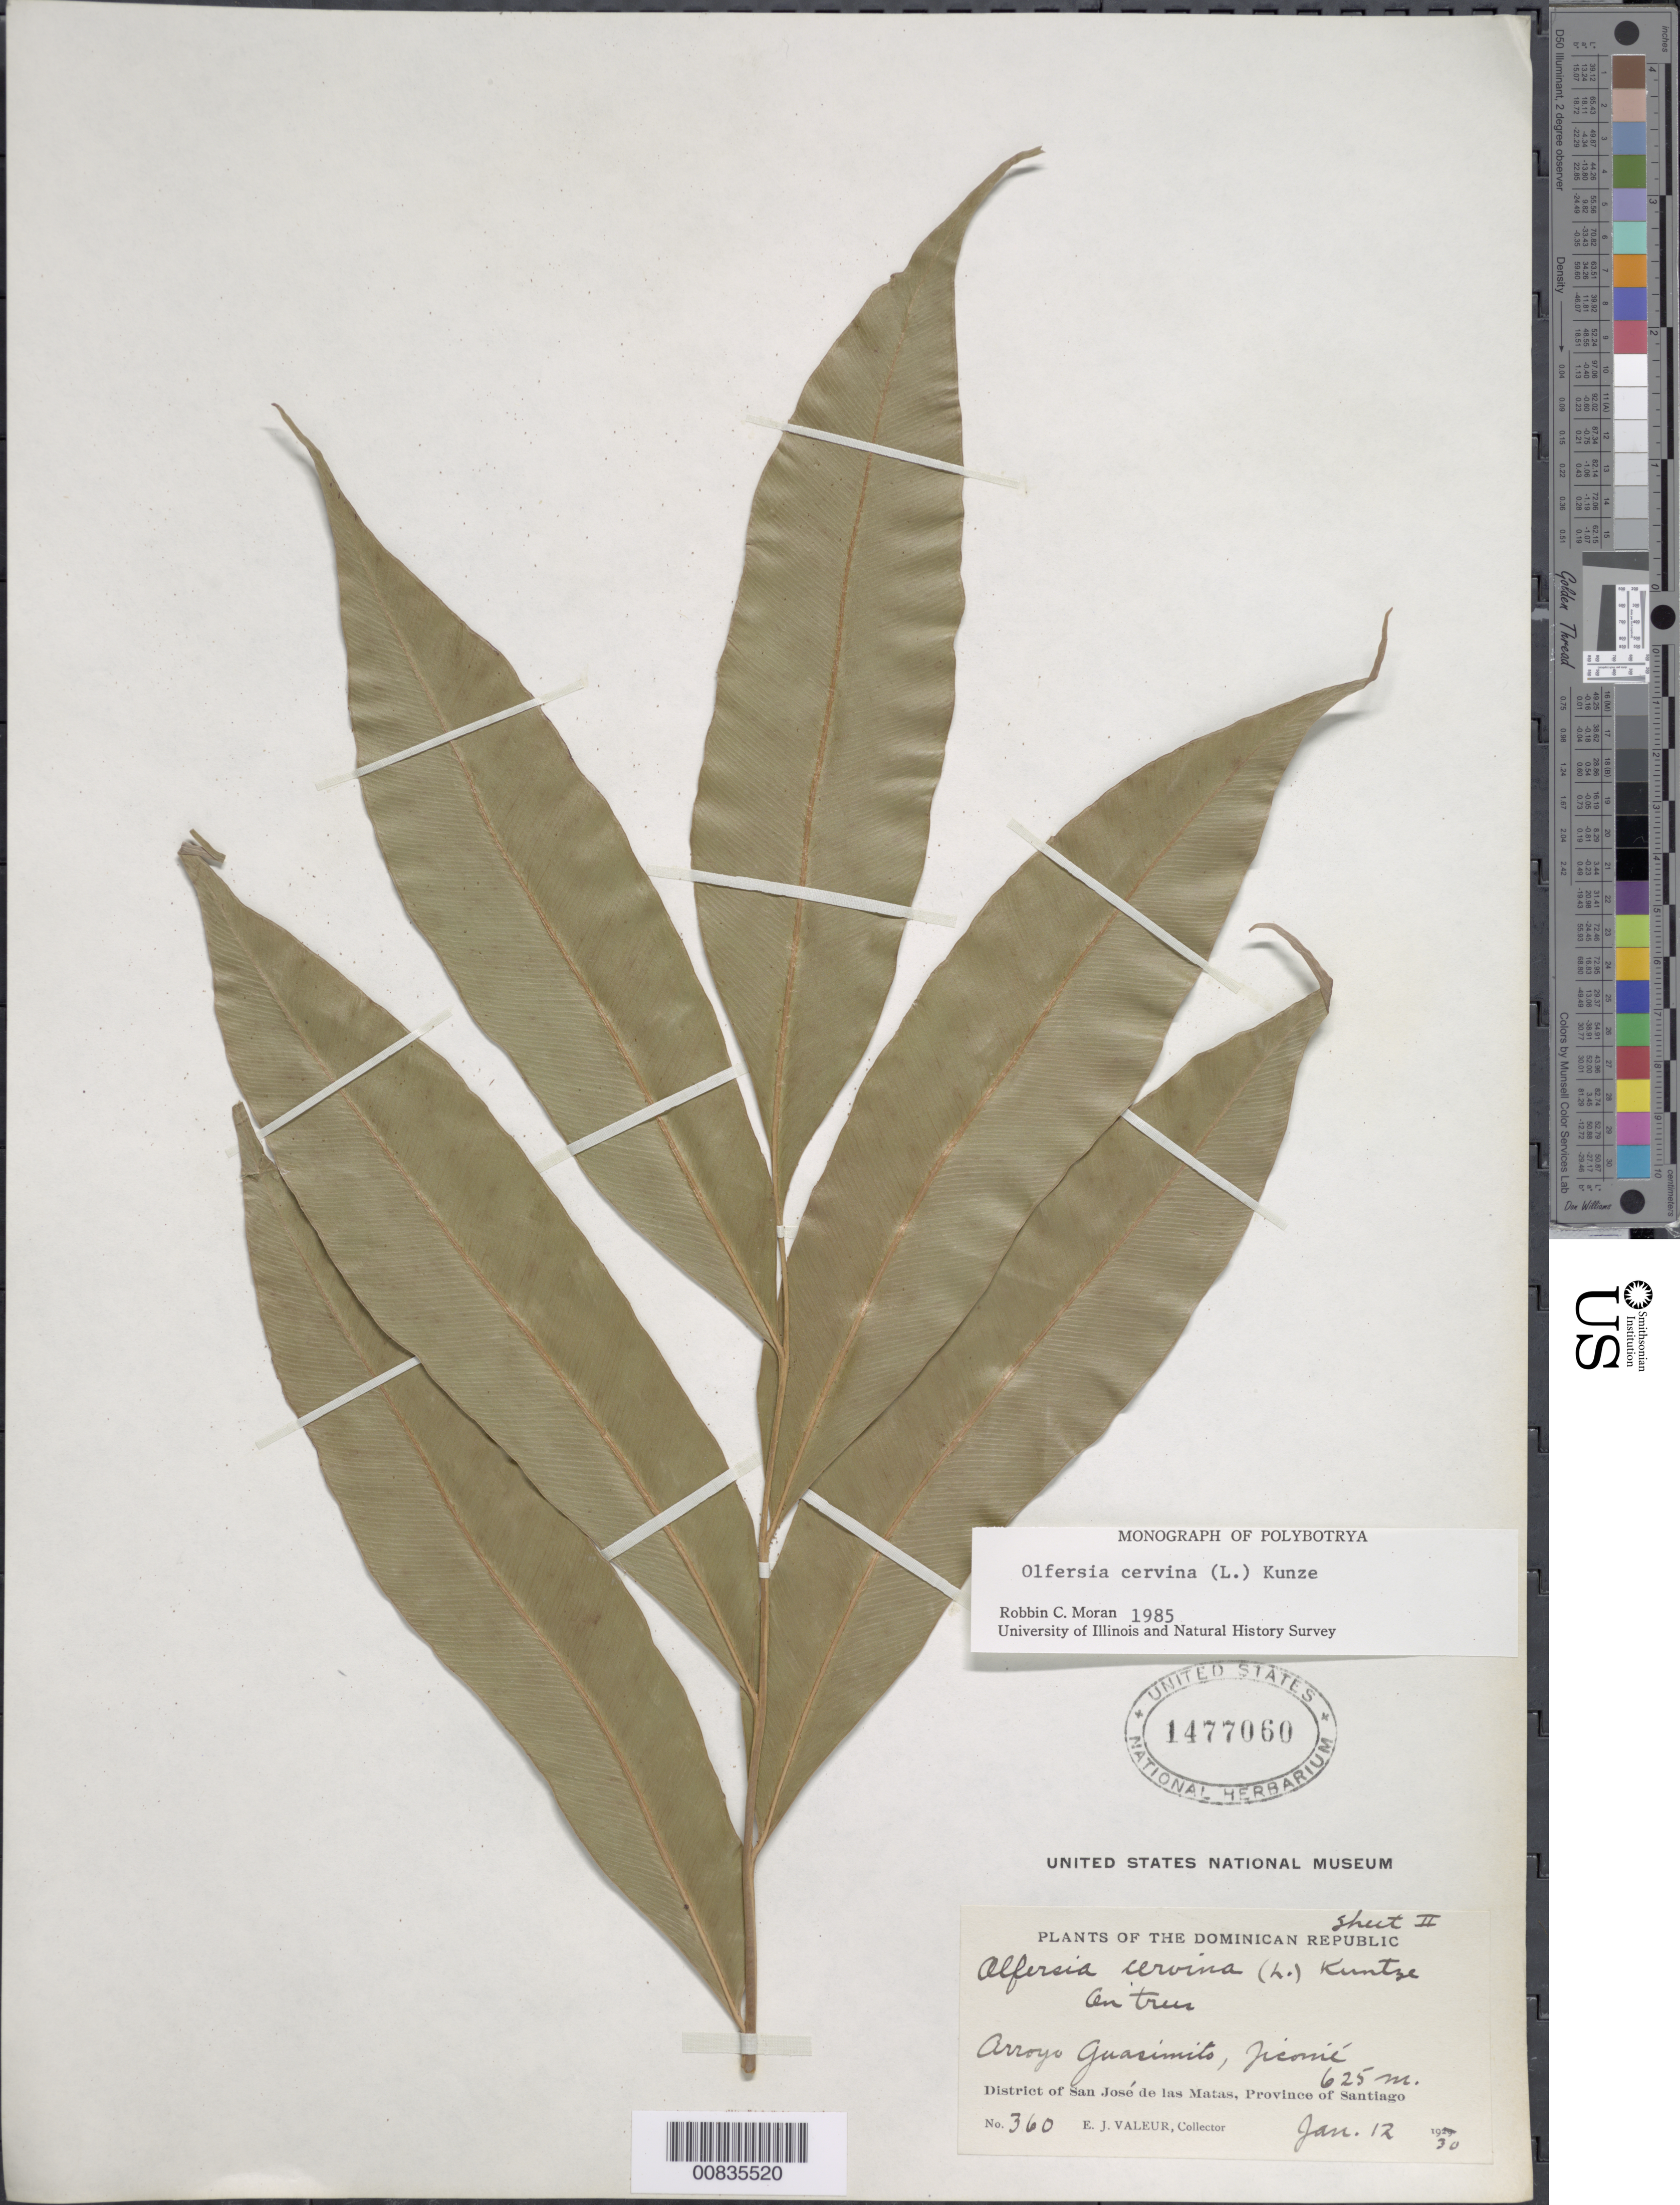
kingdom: Plantae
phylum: Tracheophyta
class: Polypodiopsida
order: Polypodiales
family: Dryopteridaceae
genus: Olfersia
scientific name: Olfersia cervina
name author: (L.) Kunze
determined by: Moran, R. C.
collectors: E. Valeur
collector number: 360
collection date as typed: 12 Jan 1930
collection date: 1930-01-12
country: Dominican Republic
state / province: Santiago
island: Hispaniola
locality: Dist. San José de las Matas, Arr. Guasimita Jicomé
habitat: On trees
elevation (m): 625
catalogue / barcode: US 1477060